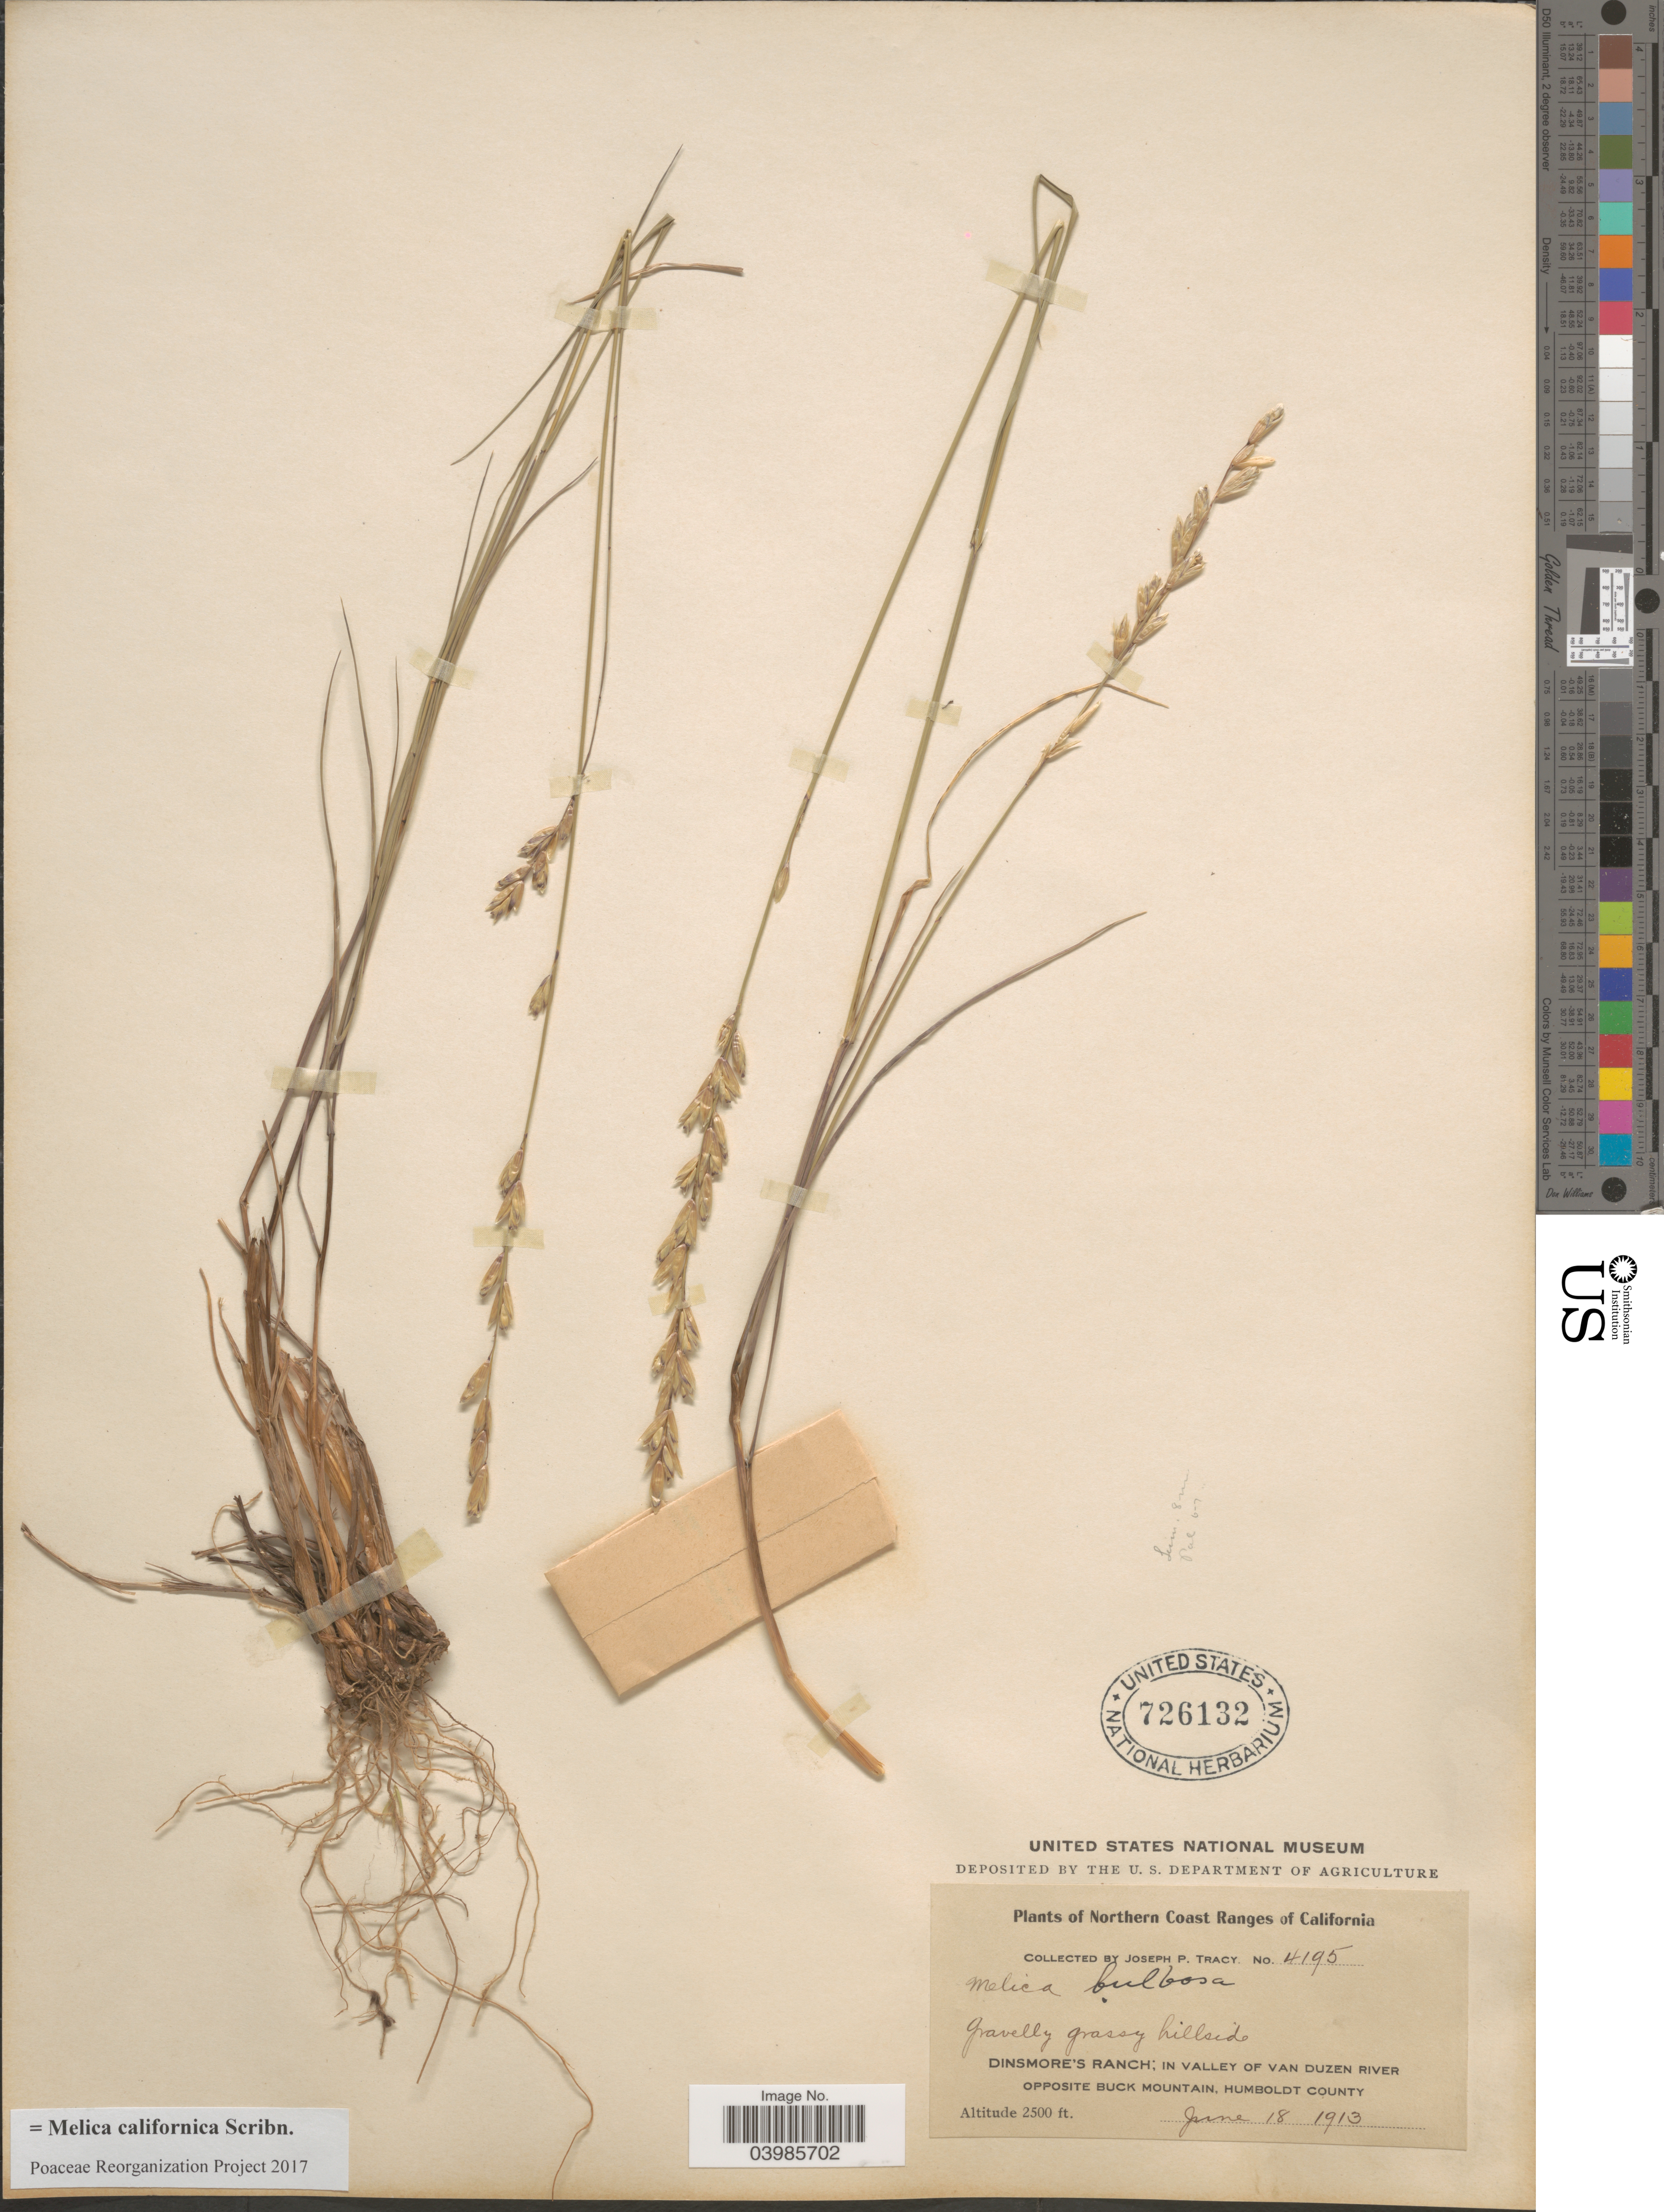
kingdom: Plantae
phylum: Tracheophyta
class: Liliopsida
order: Poales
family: Poaceae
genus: Melica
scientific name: Melica californica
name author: Scribn.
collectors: J. Tracy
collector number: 4195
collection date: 1913-06-18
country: United States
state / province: California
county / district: Humboldt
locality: Northern Coast Ranges of California. Gravelly grassy hillside. Dinsmore's Ranch; in valley of van duzen river opposite buck mountain, humboldt county.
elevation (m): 762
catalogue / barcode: US 726132